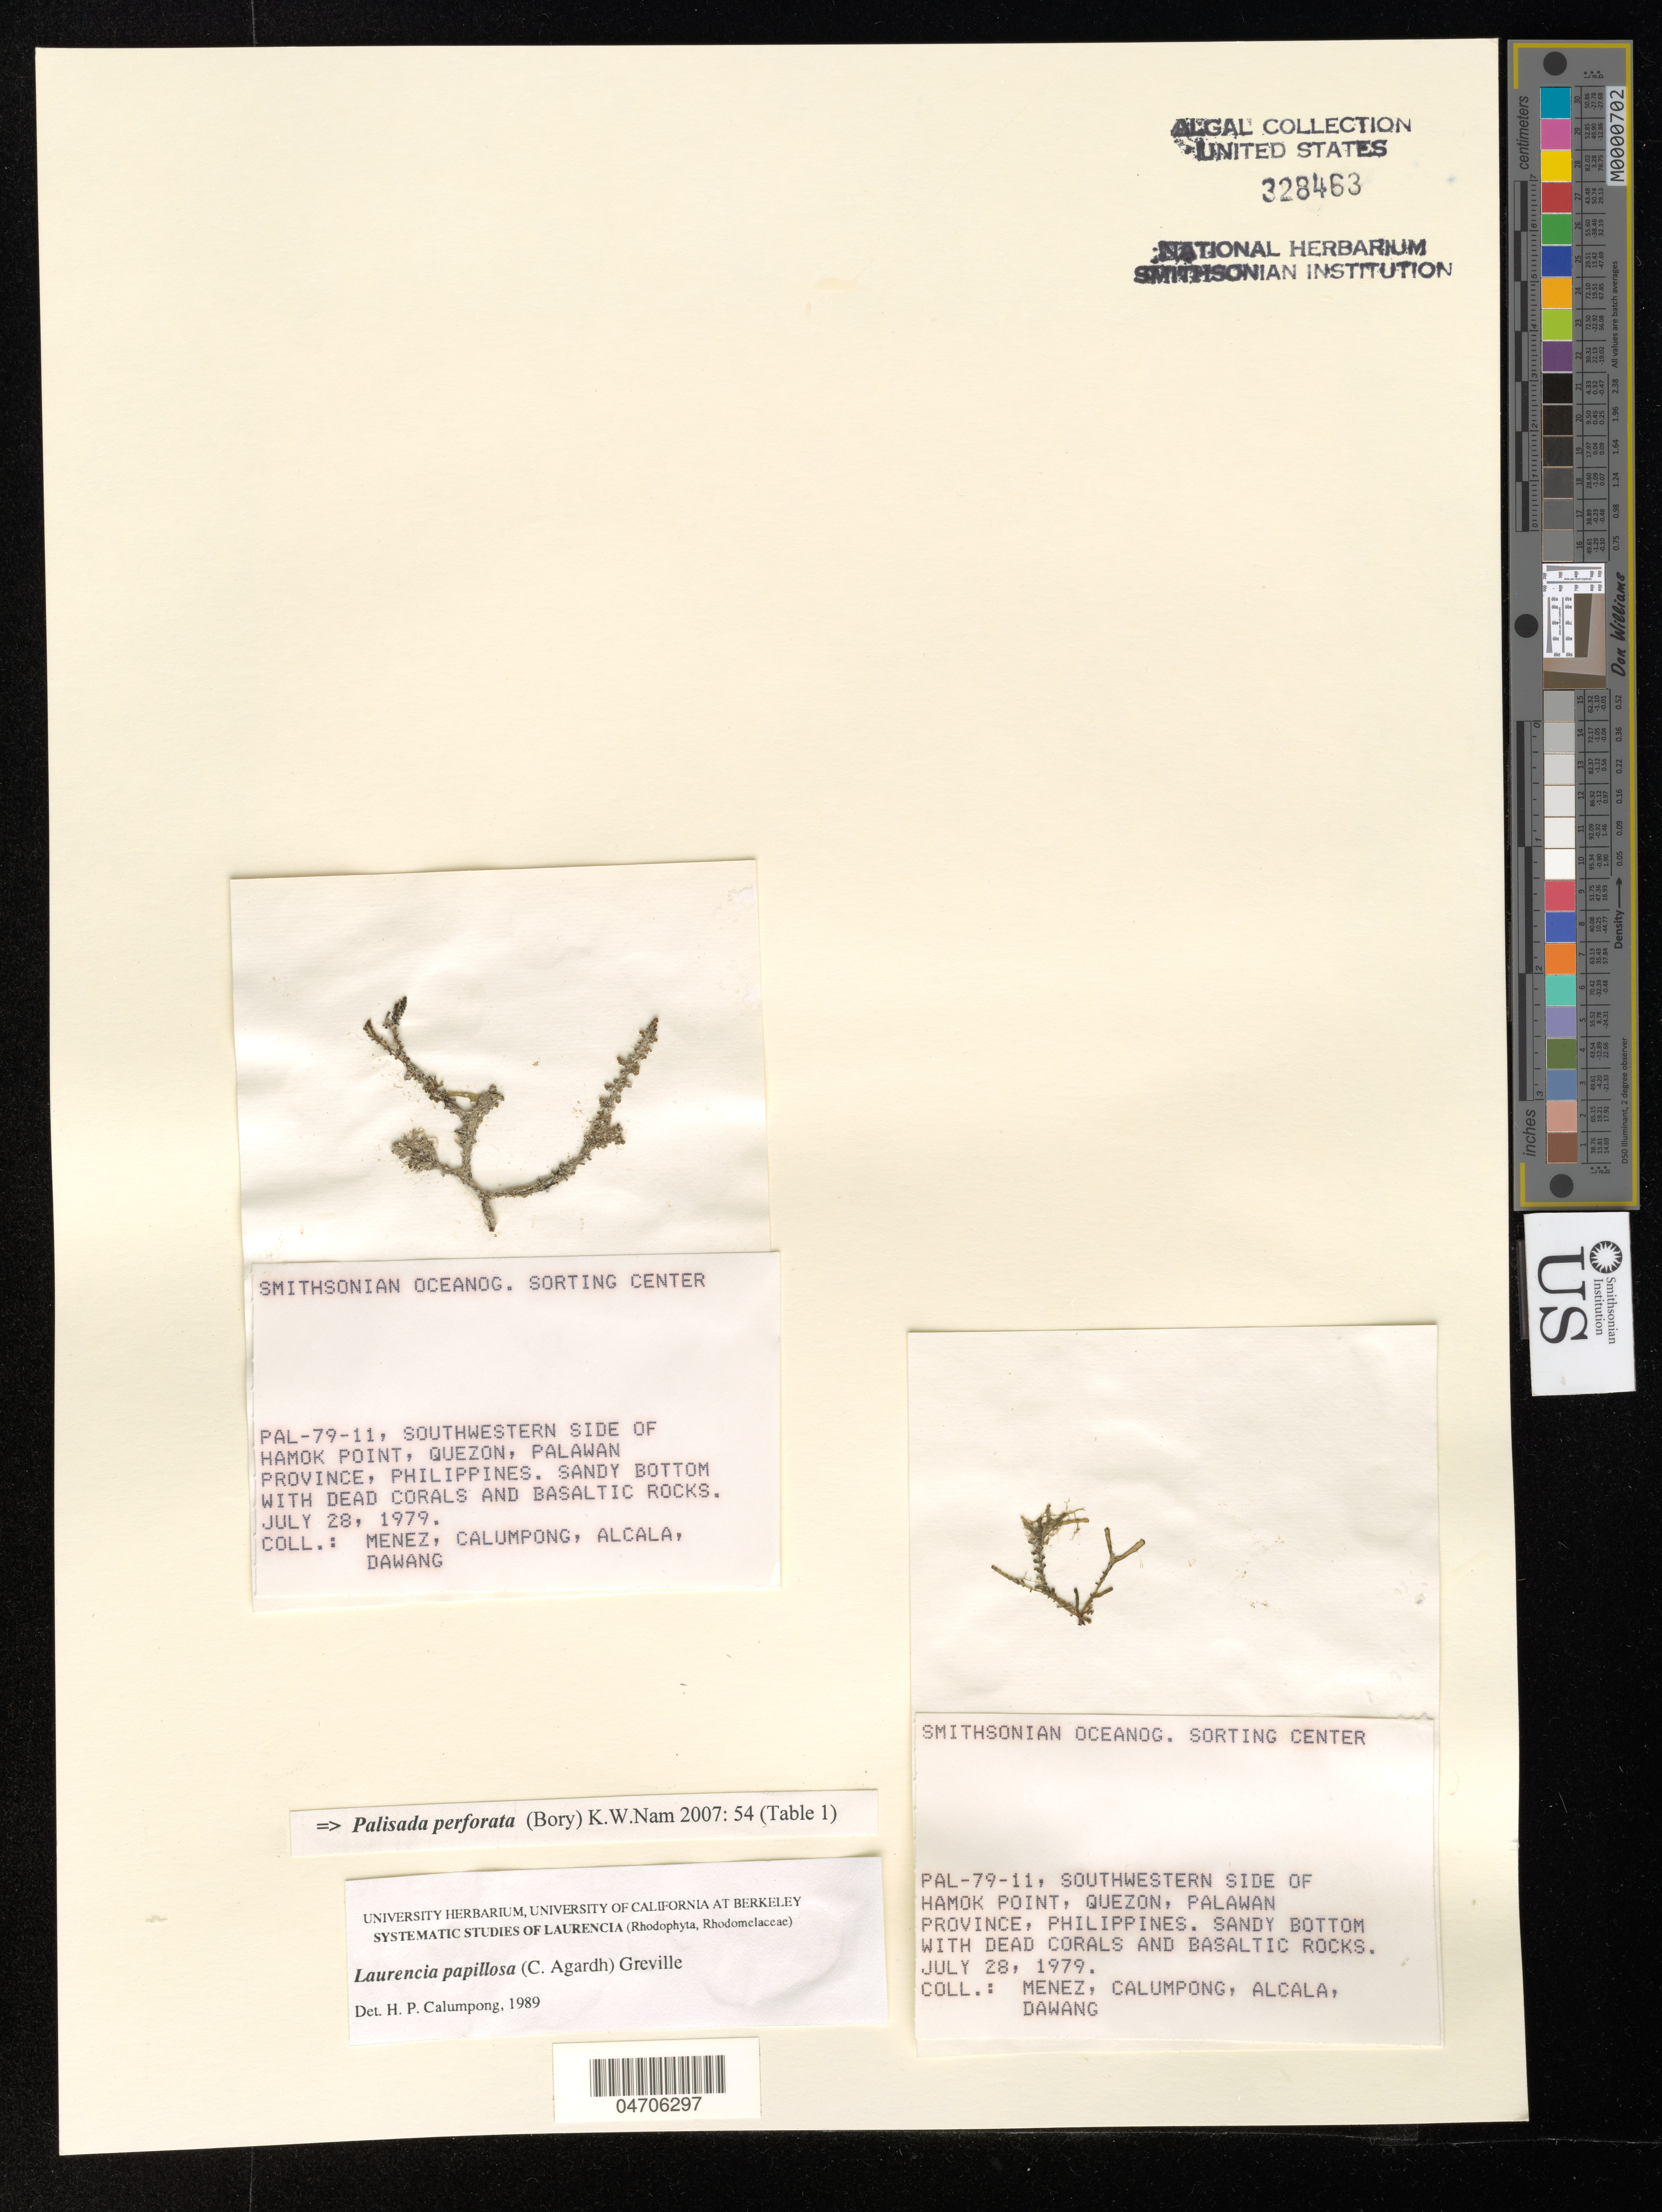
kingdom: Plantae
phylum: Rhodophyta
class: Florideophyceae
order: Ceramiales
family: Rhodomelaceae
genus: Palisada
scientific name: Palisada perforata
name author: (Bory) K.W. Nam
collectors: Menez, Calumpong, Alcala & Dawang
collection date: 1979-07-28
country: Philippines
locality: PAL-79-11, southwestern side of Hamok Point, Quezon, Palawan Province.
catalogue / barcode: US 328463